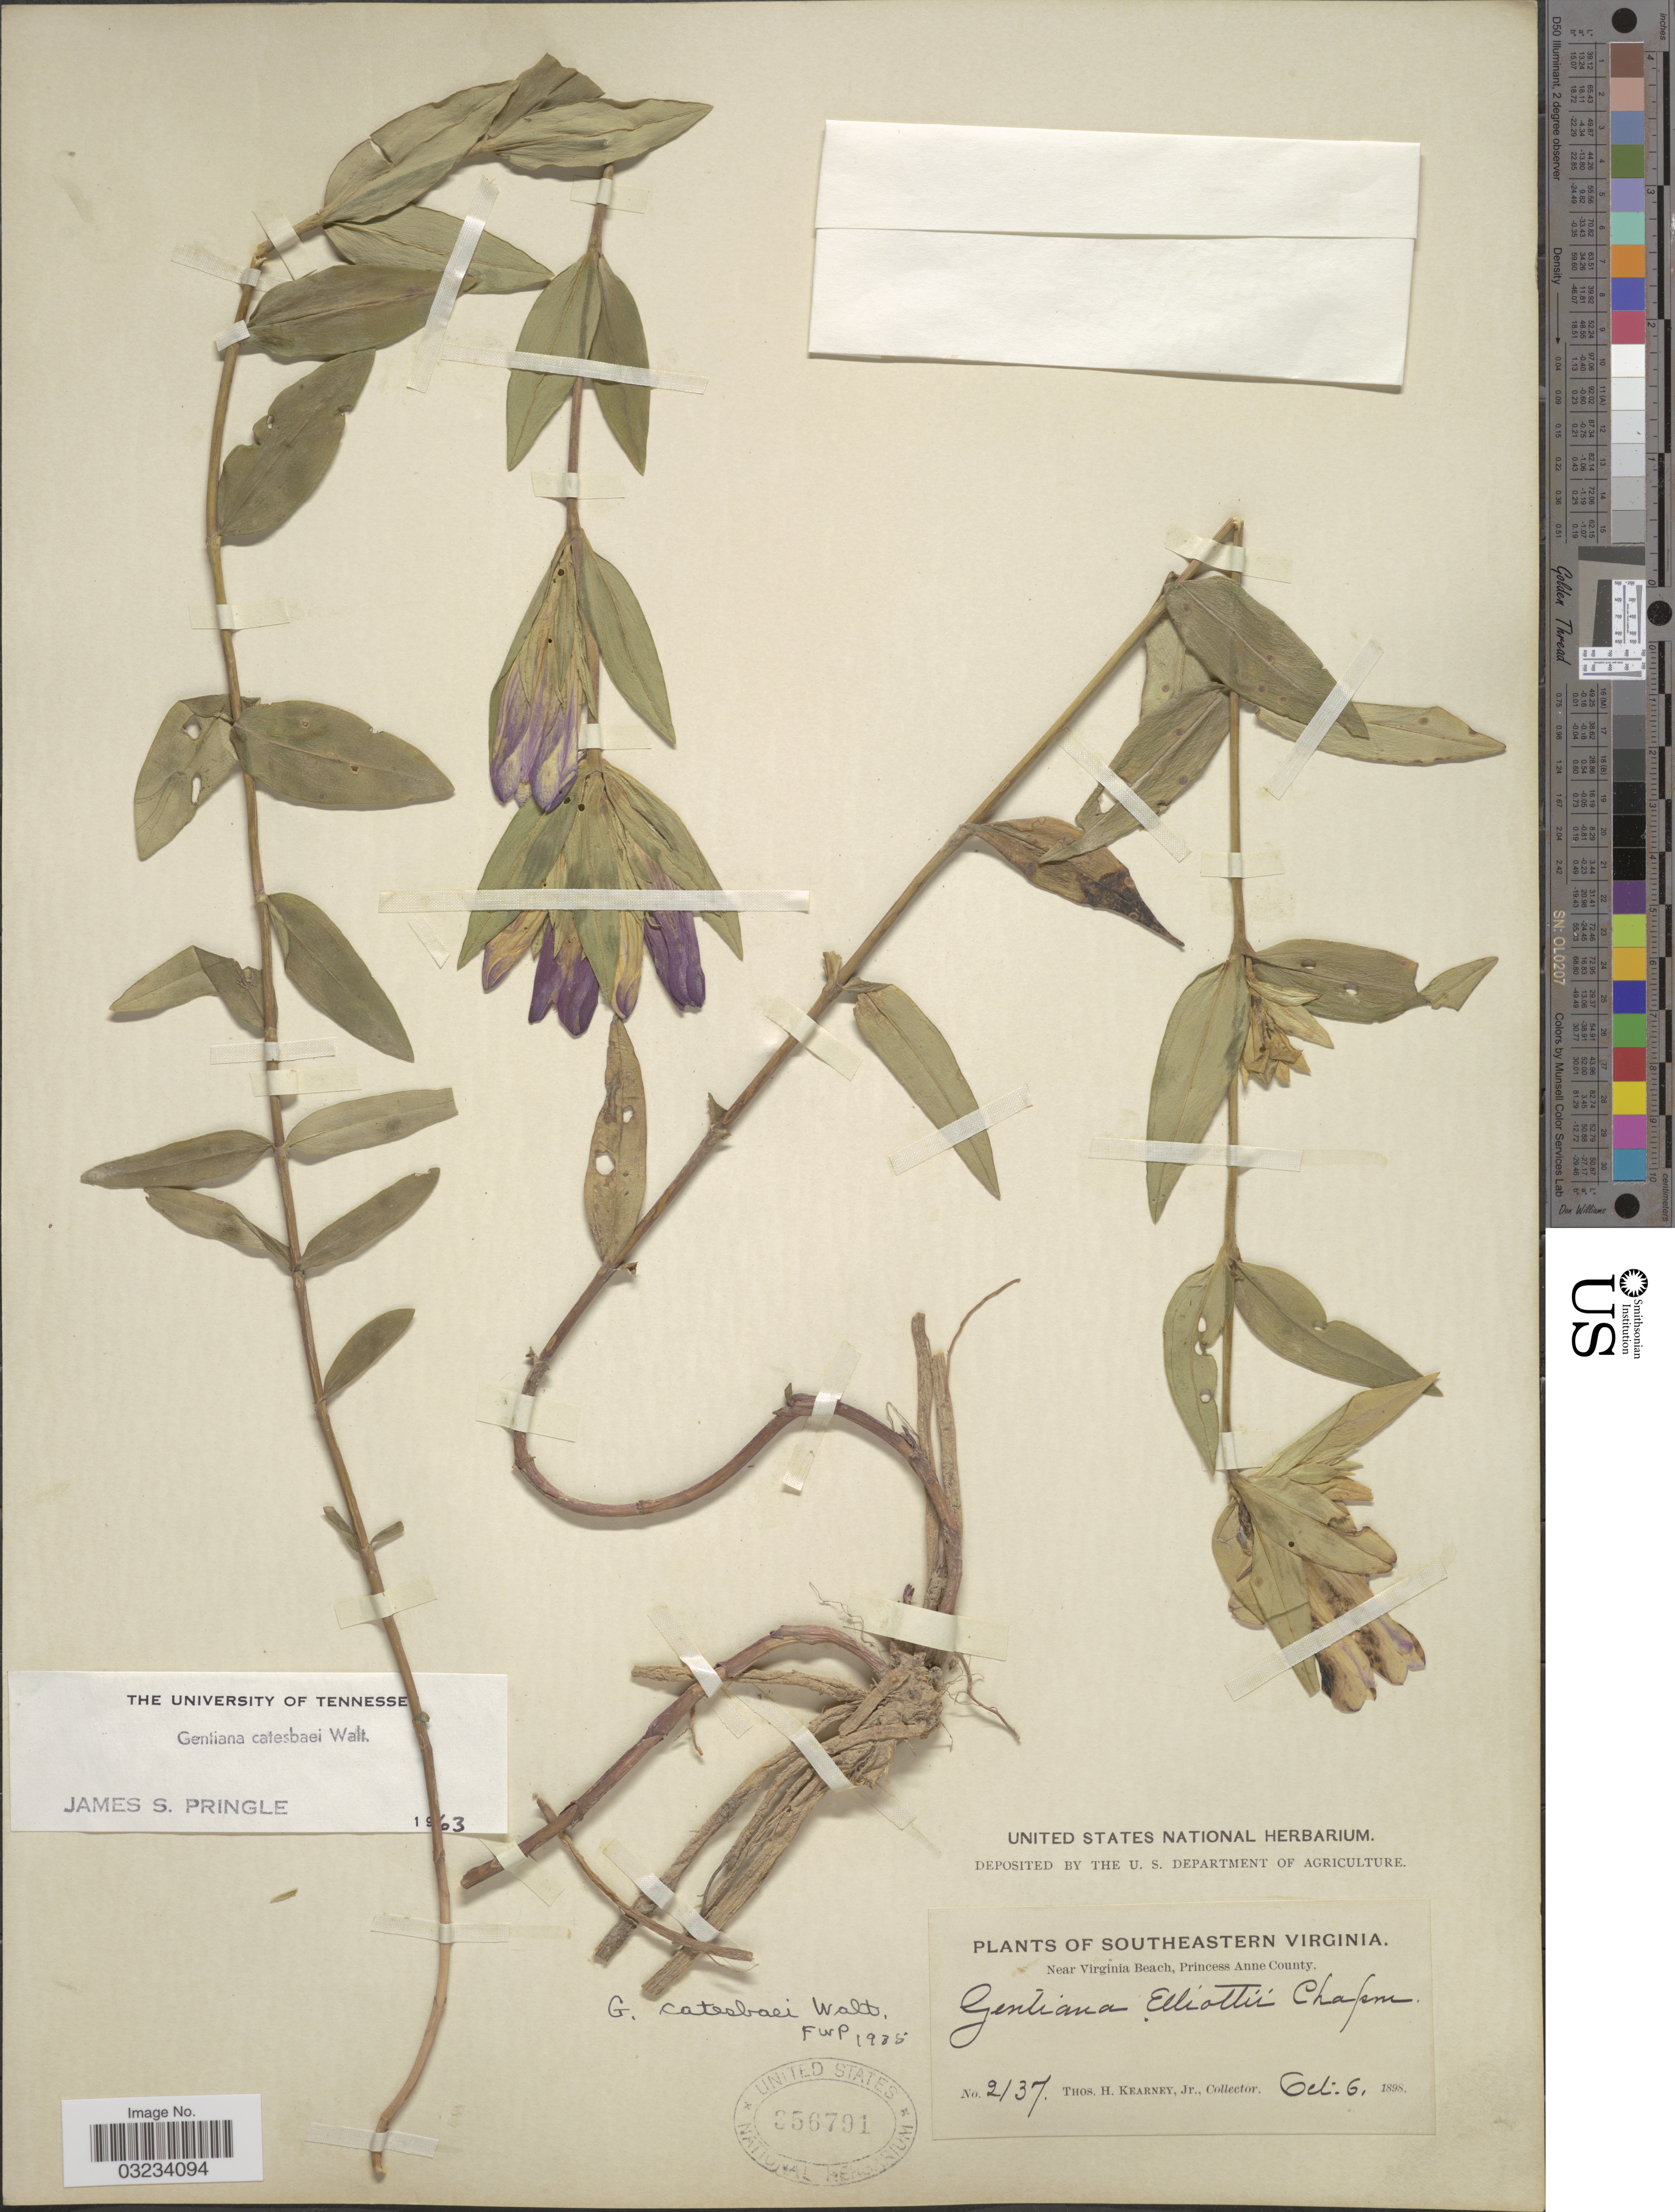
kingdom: Plantae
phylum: Tracheophyta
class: Magnoliopsida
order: Gentianales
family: Gentianaceae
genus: Gentiana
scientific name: Gentiana catesbaei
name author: Walter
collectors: T. H. Kearney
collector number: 2137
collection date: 1898-10-06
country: United States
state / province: Virginia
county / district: City of Virginia Beach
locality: Southeastern Virginia, Near Virginia Beach, Princess Anne (=historic county name) County.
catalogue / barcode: US 356791